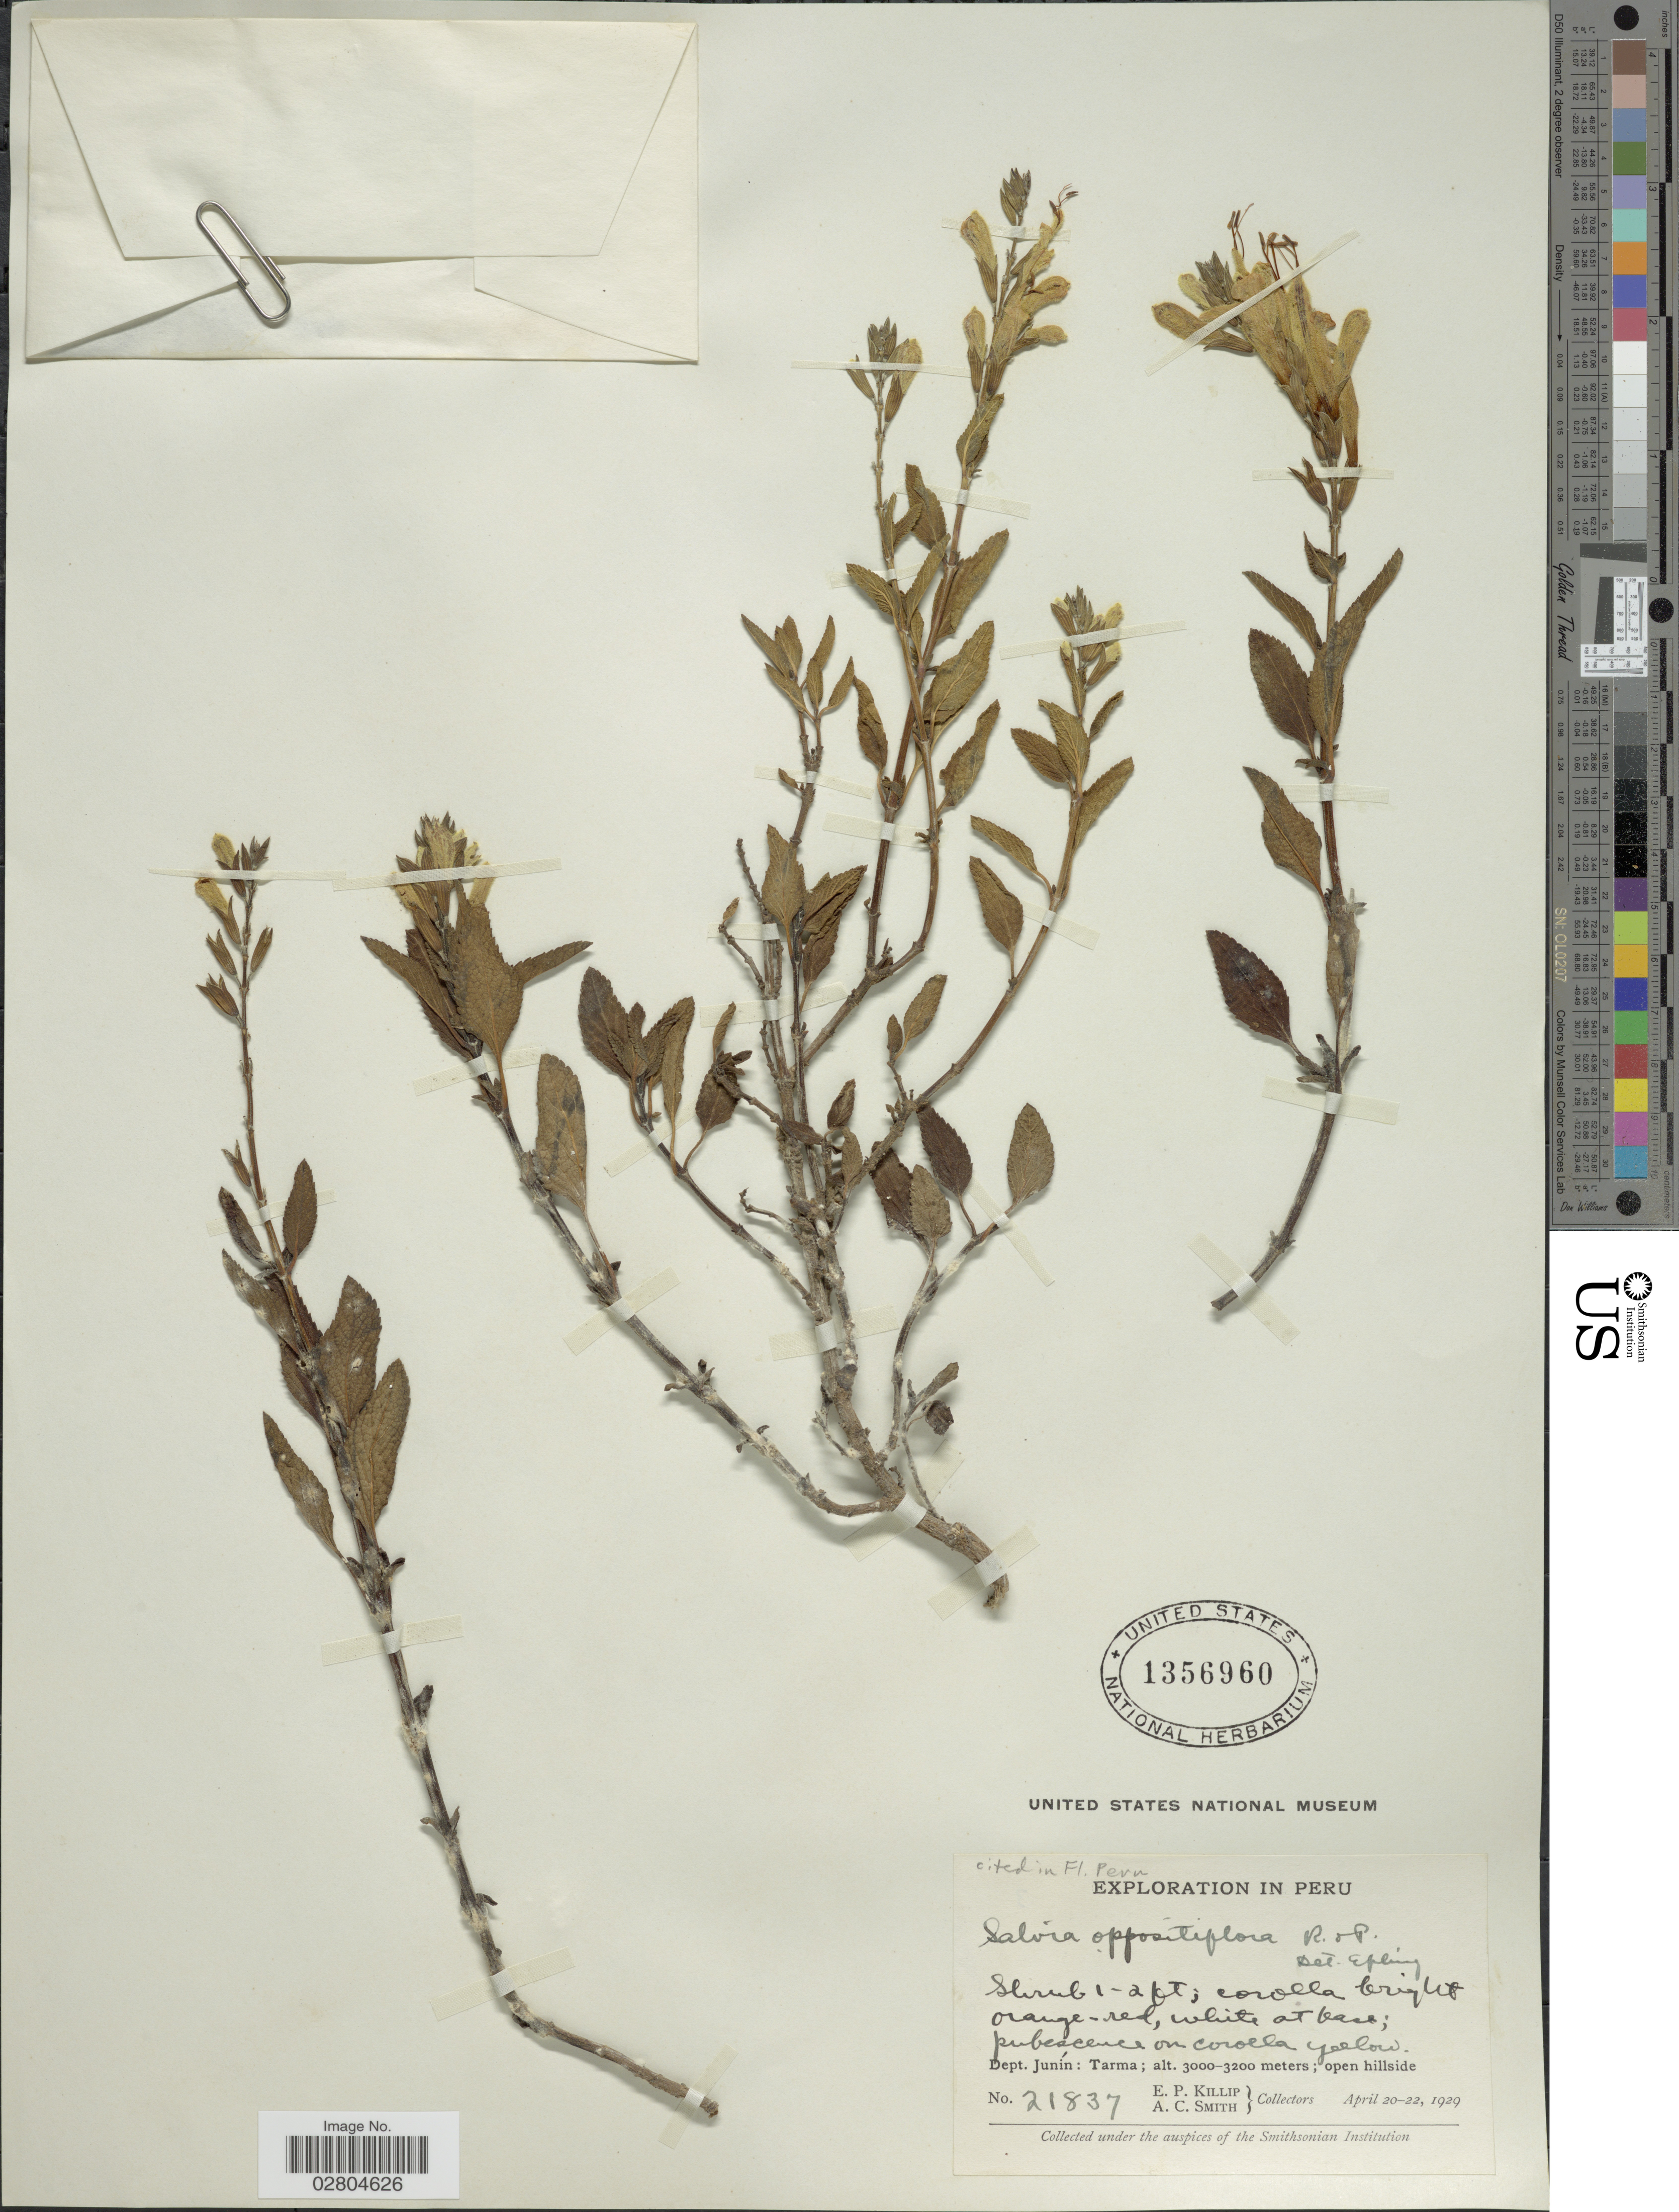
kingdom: Plantae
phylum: Tracheophyta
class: Magnoliopsida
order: Lamiales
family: Lamiaceae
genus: Salvia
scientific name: Salvia oppositiflora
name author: Ruiz & Pav.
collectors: E. P. Killip & A. C. Smith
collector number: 21837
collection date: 1929-04-20/1929-04-22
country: Peru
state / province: Junín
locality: Dept. Junín: Tarma.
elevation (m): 3000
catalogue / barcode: US 1356960